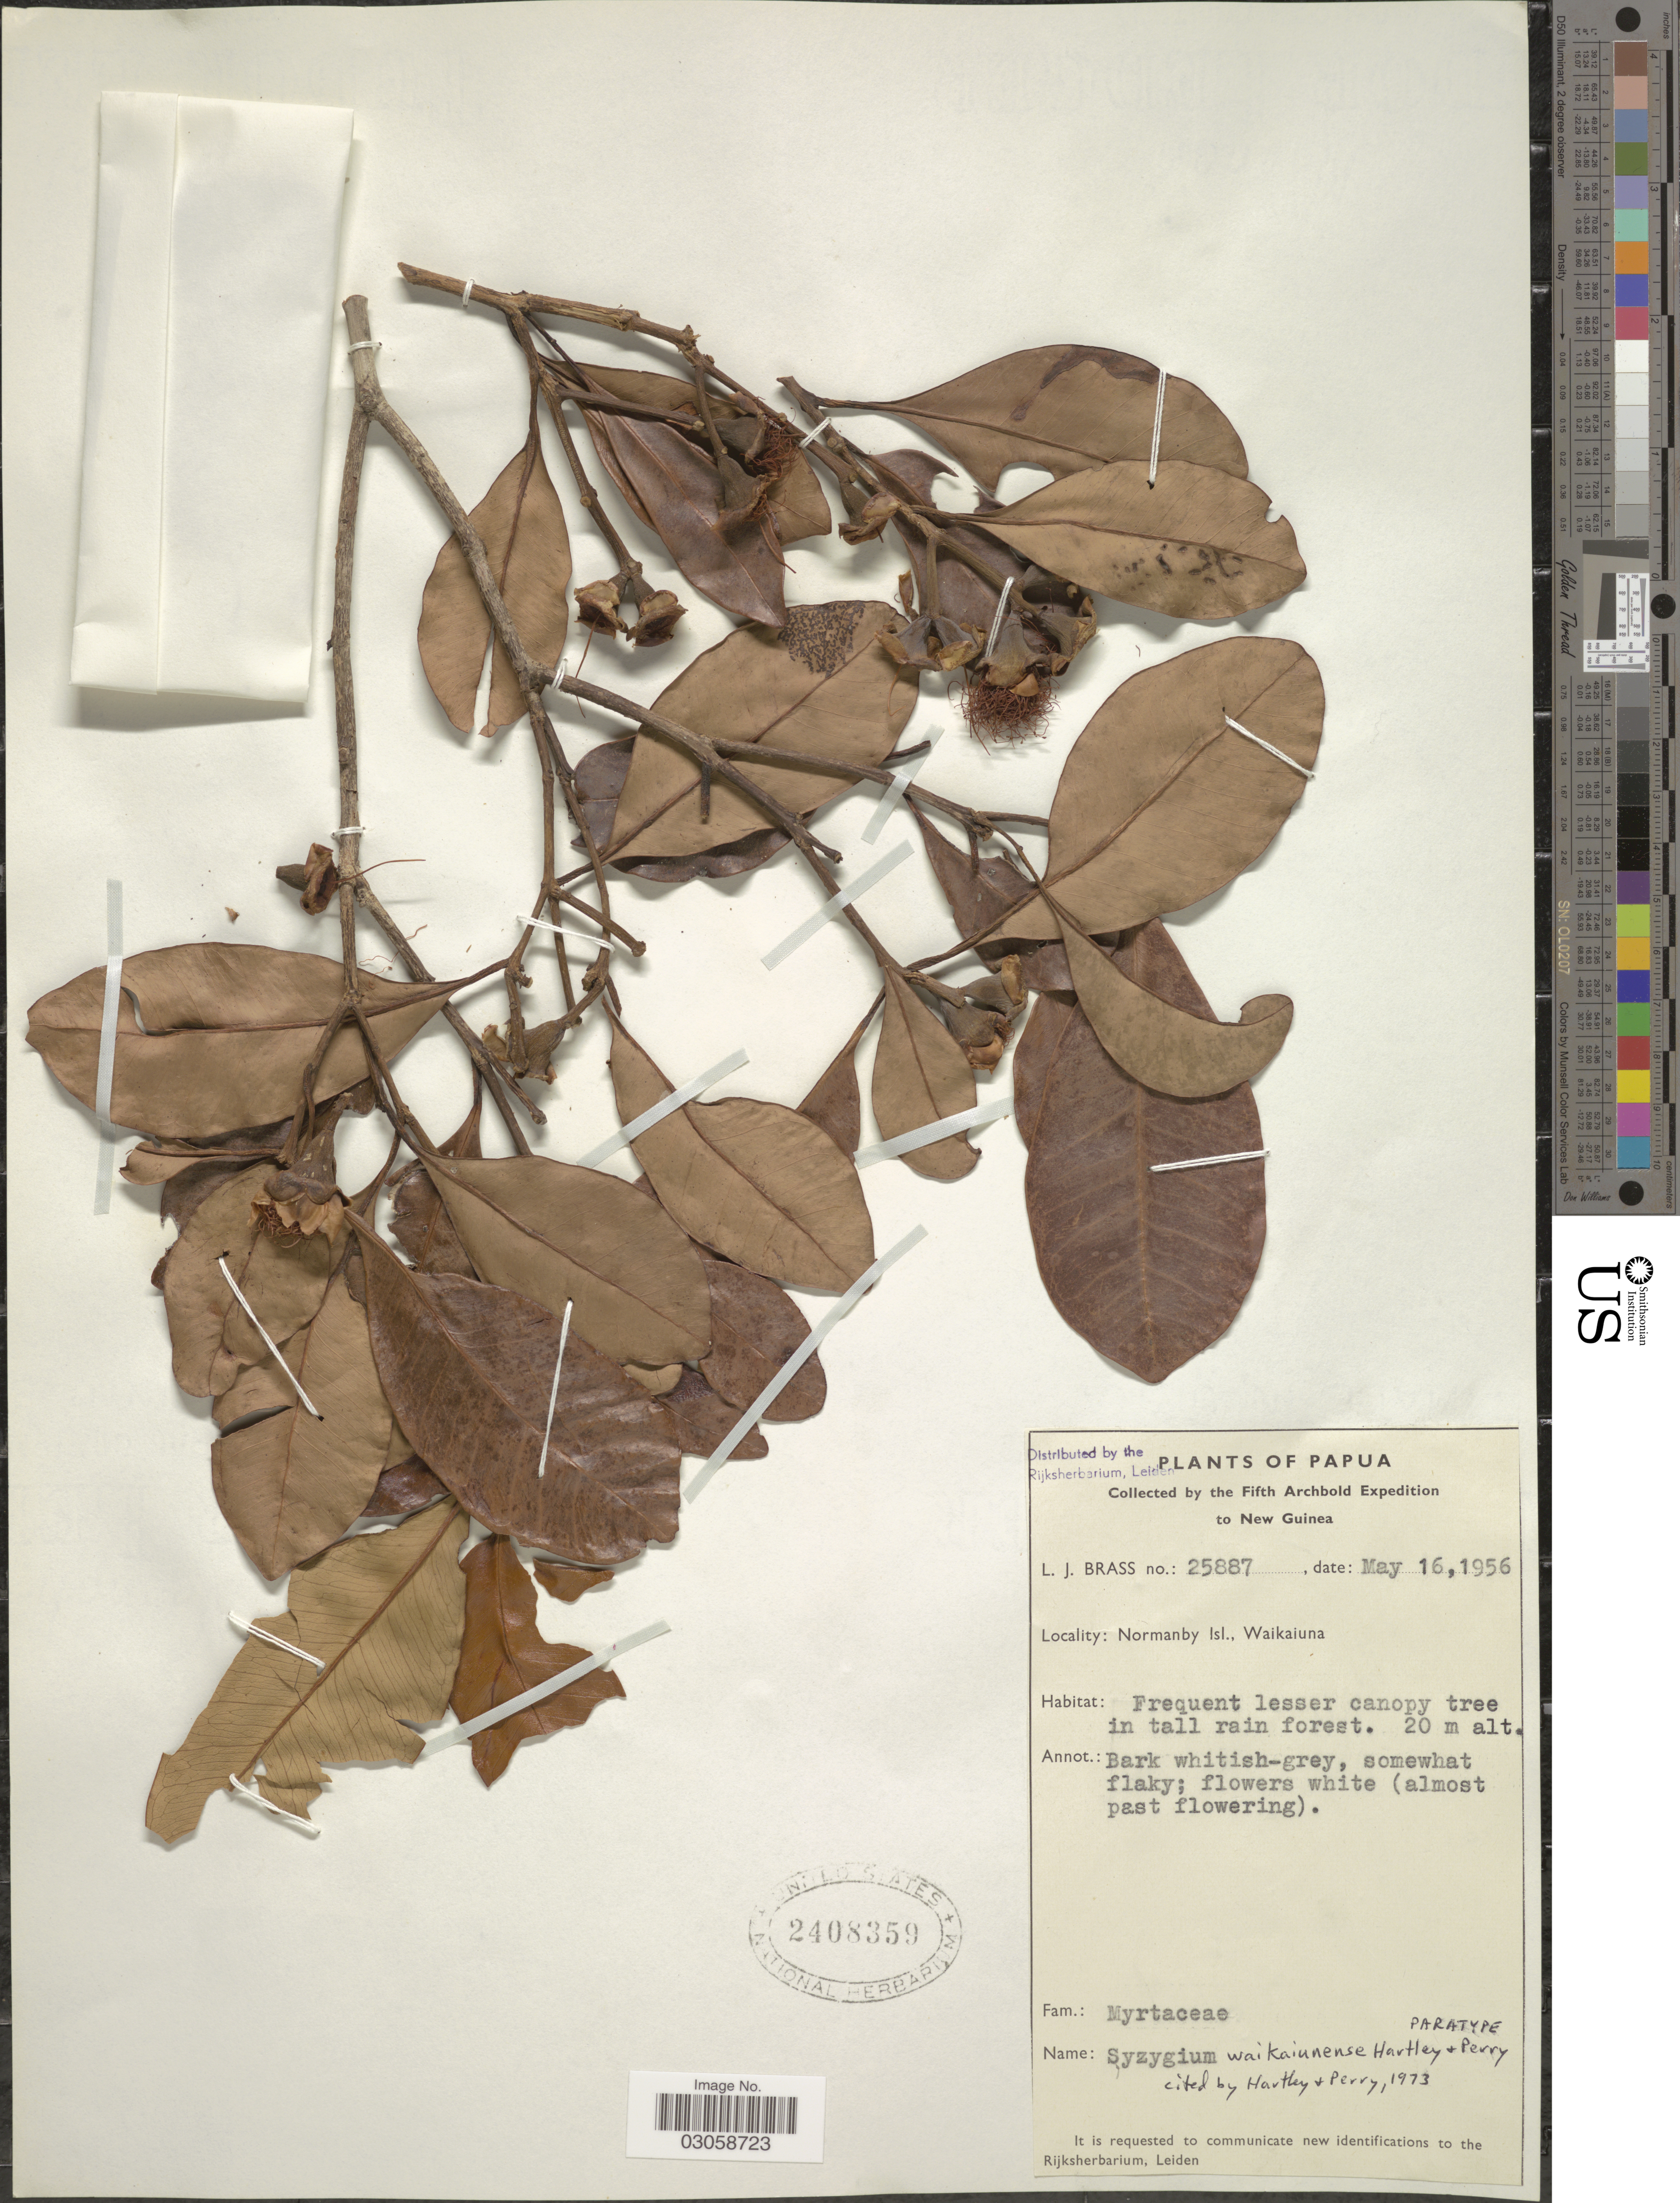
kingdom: Plantae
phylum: Tracheophyta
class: Magnoliopsida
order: Myrtales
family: Myrtaceae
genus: Syzygium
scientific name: Syzygium waikaiunense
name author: T.G. Hartley & L.M. Perry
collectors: L. J. Brass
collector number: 25887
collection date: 1956-05-16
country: Papua New Guinea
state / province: Milne Bay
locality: Papua, New Guinea. Normanby Isl., Waikaiuna.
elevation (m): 20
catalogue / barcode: US 2408359